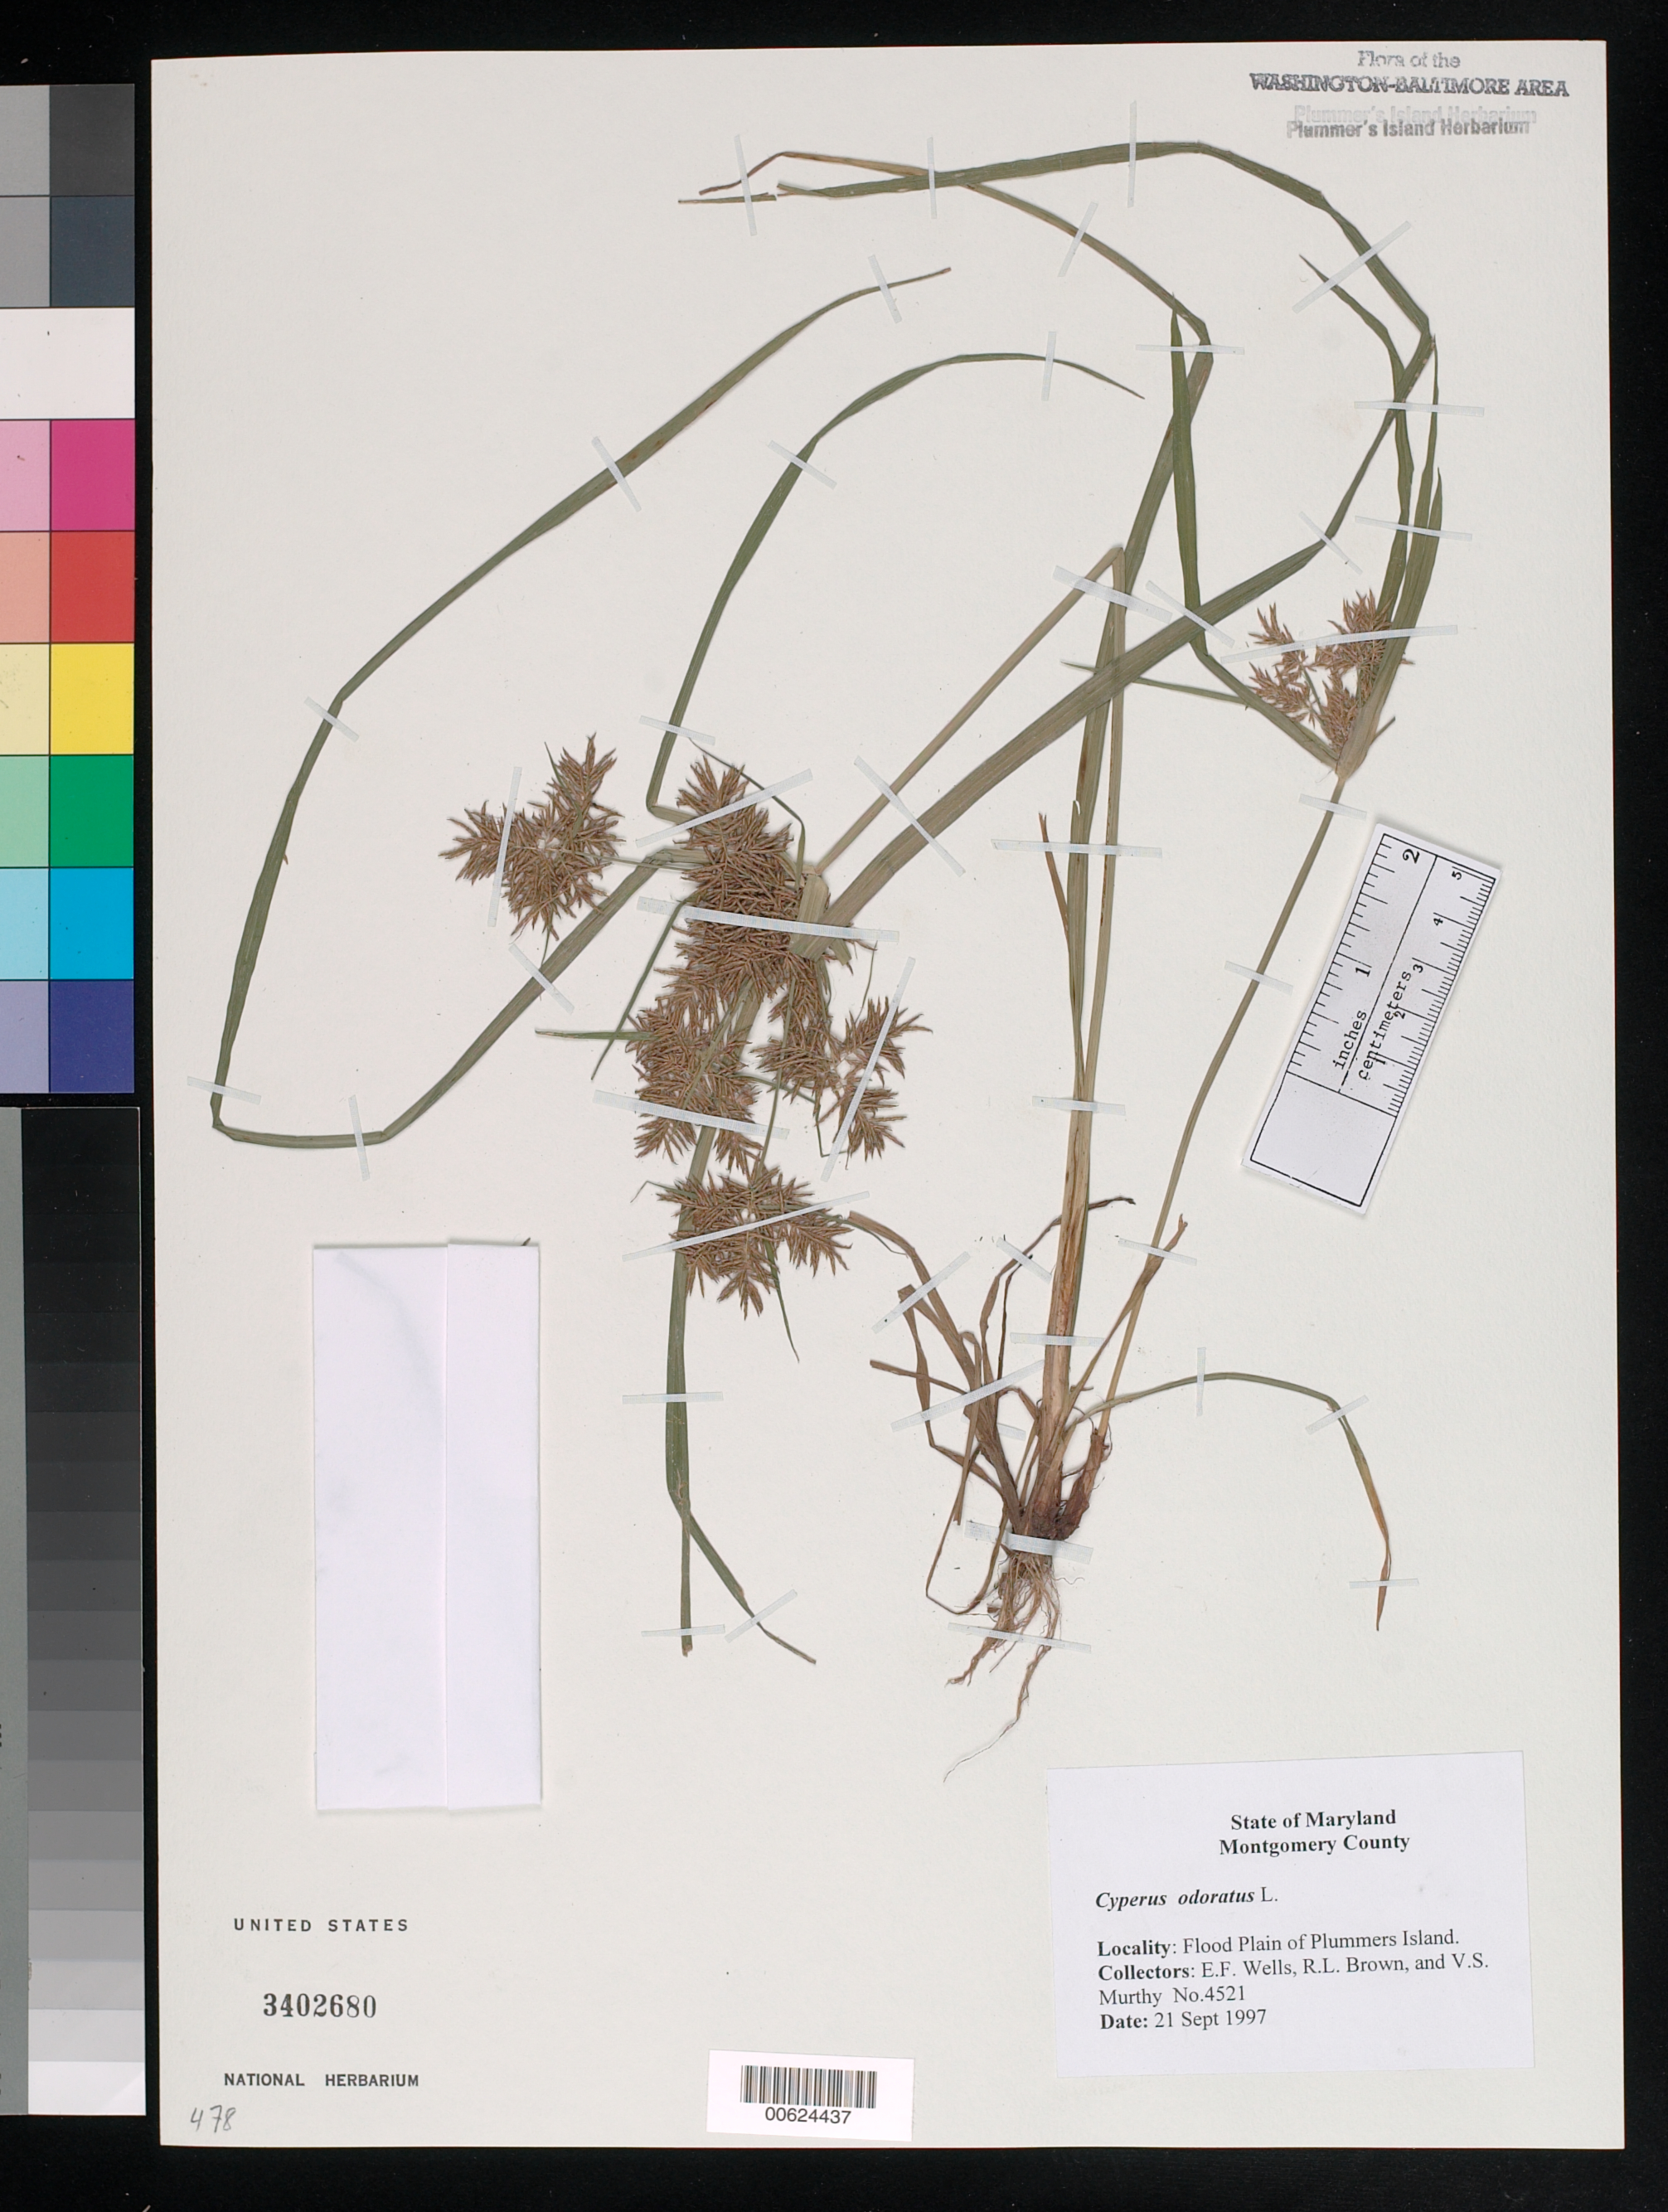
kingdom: Plantae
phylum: Tracheophyta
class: Liliopsida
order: Poales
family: Cyperaceae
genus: Cyperus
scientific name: Cyperus odoratus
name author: L.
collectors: E. F. Wells, R. L. Brown & V. S. Murthy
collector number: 4521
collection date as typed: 21 Sep 1997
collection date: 1997-09-21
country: United States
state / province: Maryland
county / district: Montgomery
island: Plummers Island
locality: Flood plain of Plummers Island Plummers Island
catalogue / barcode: US 3402680